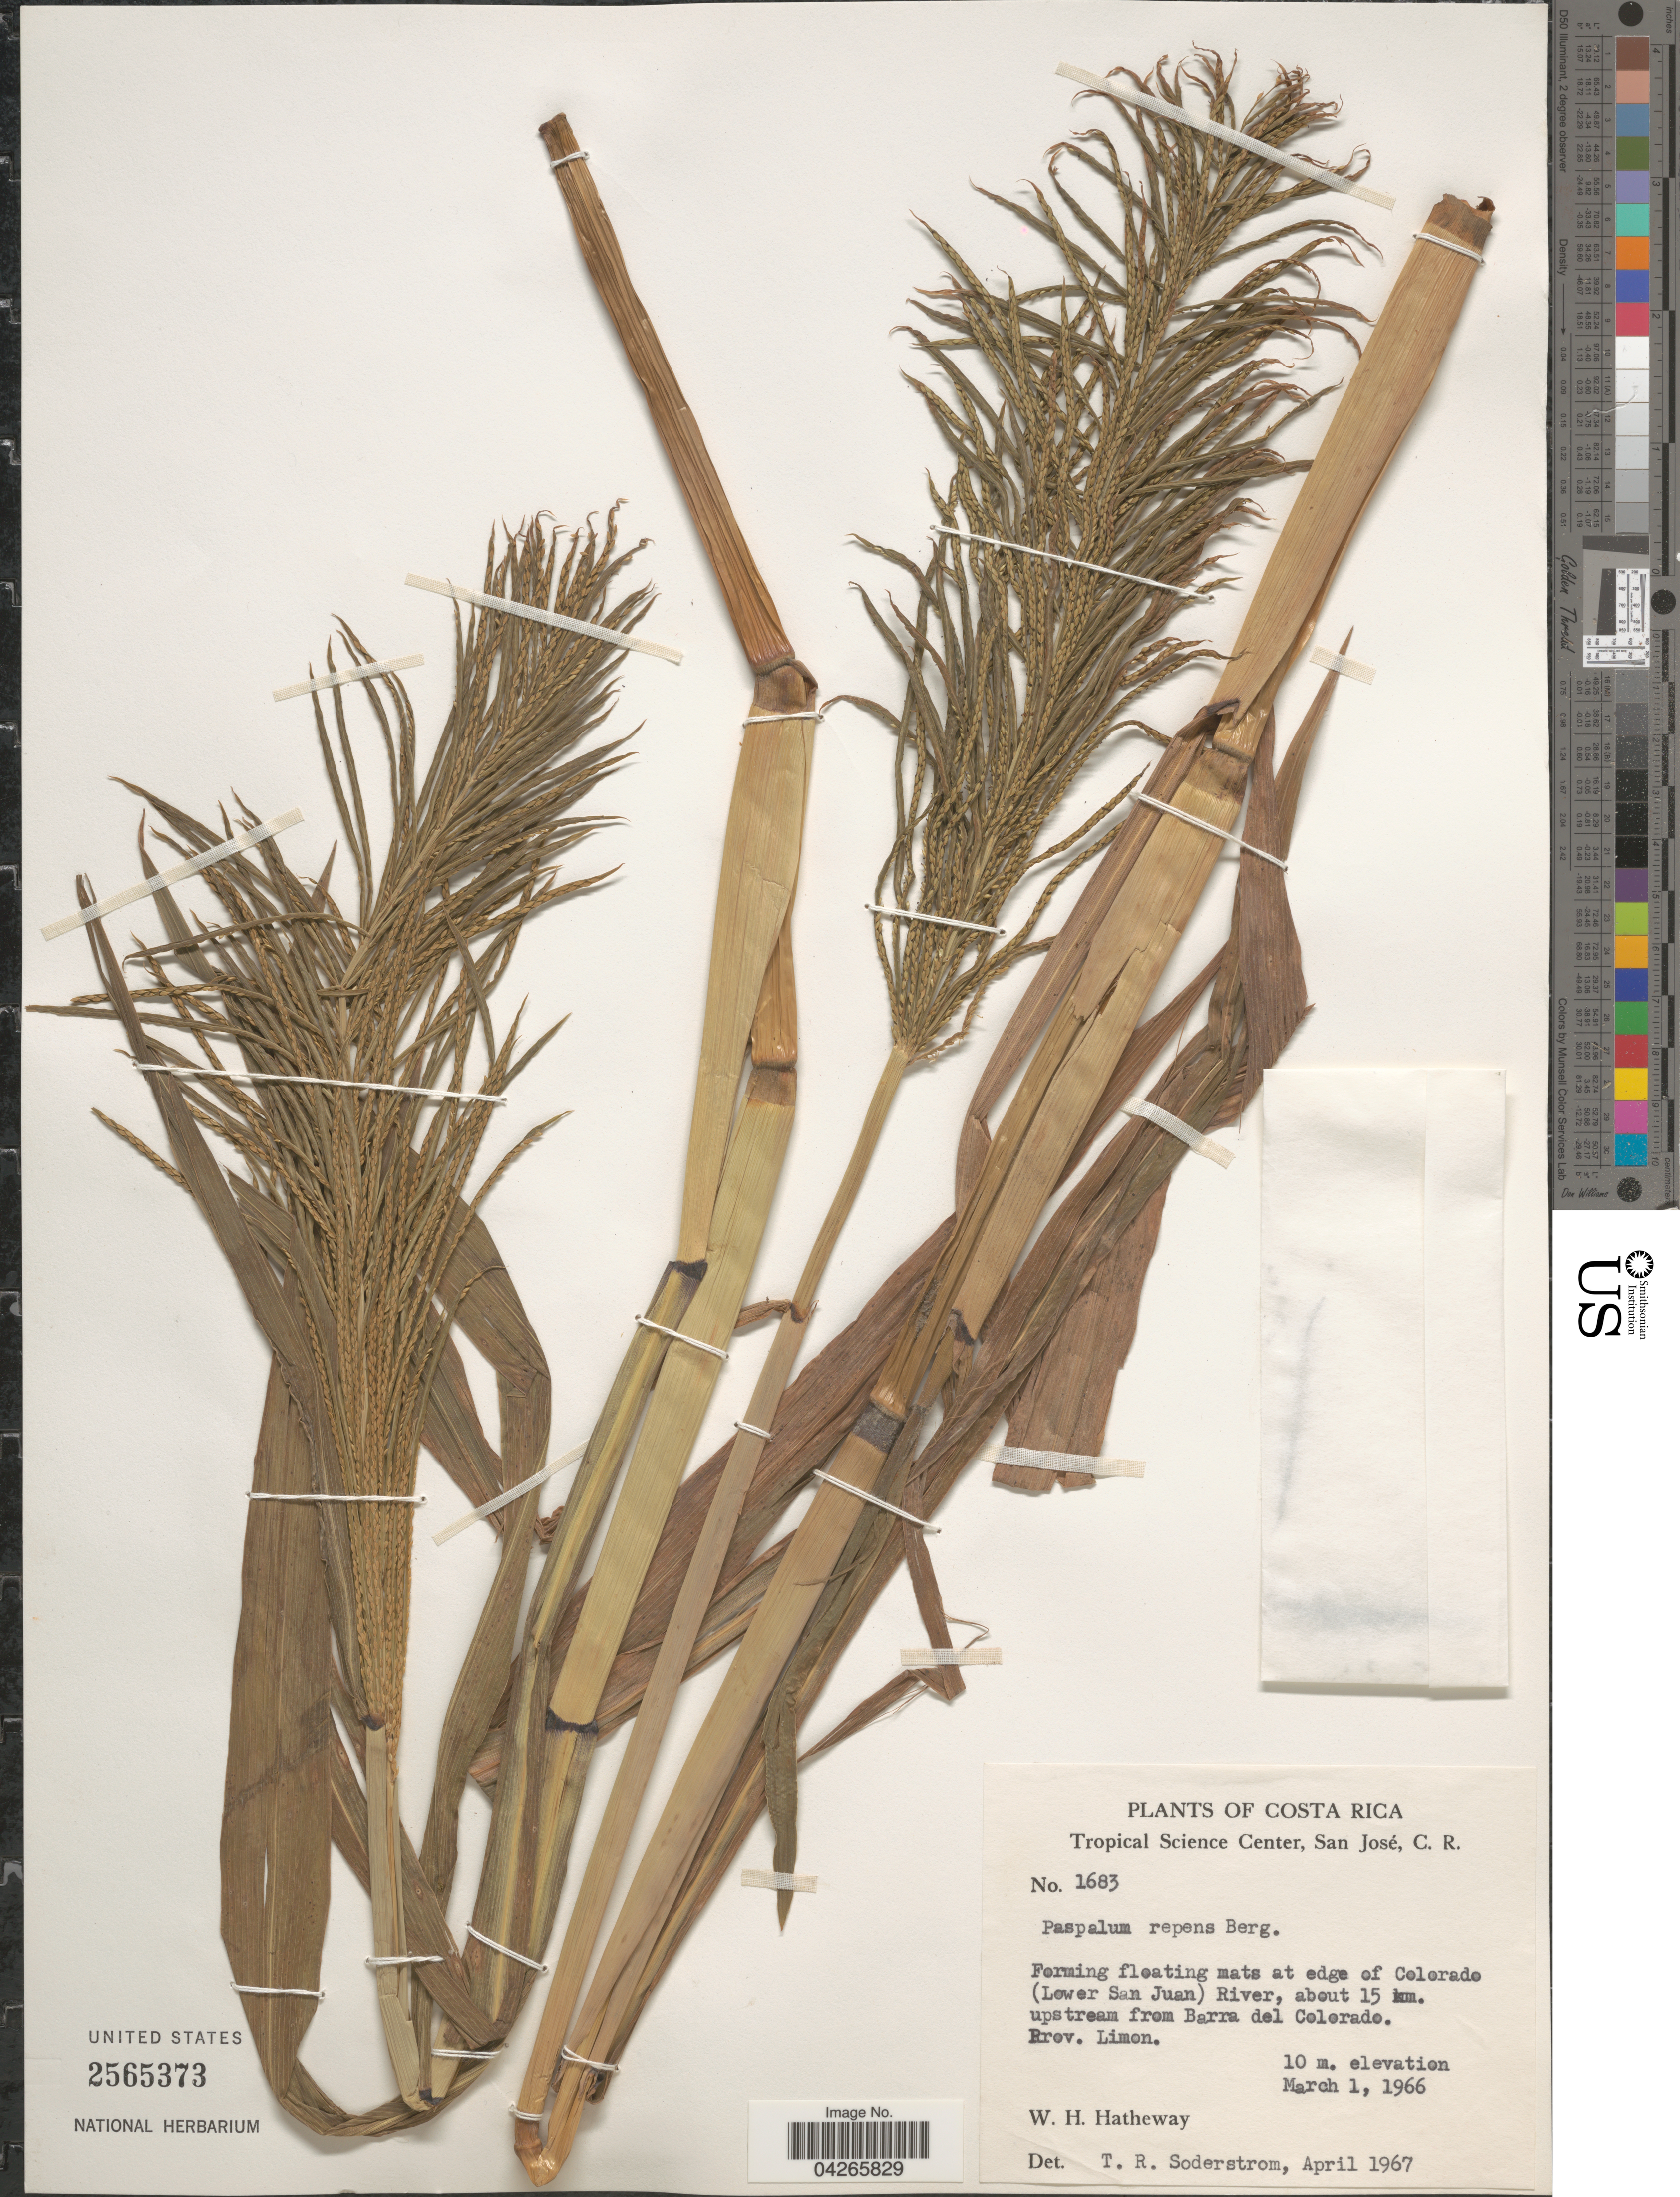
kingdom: Plantae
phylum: Tracheophyta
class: Liliopsida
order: Poales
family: Poaceae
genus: Paspalum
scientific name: Paspalum repens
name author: P.J. Bergius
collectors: W. H. Hatheway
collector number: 1683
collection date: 1966-03-01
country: Costa Rica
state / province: Limón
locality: At edge of Colorado (Lower San Juan) River, about 15 km. upstream from Barra del Colorado.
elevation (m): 10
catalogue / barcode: US 2565373